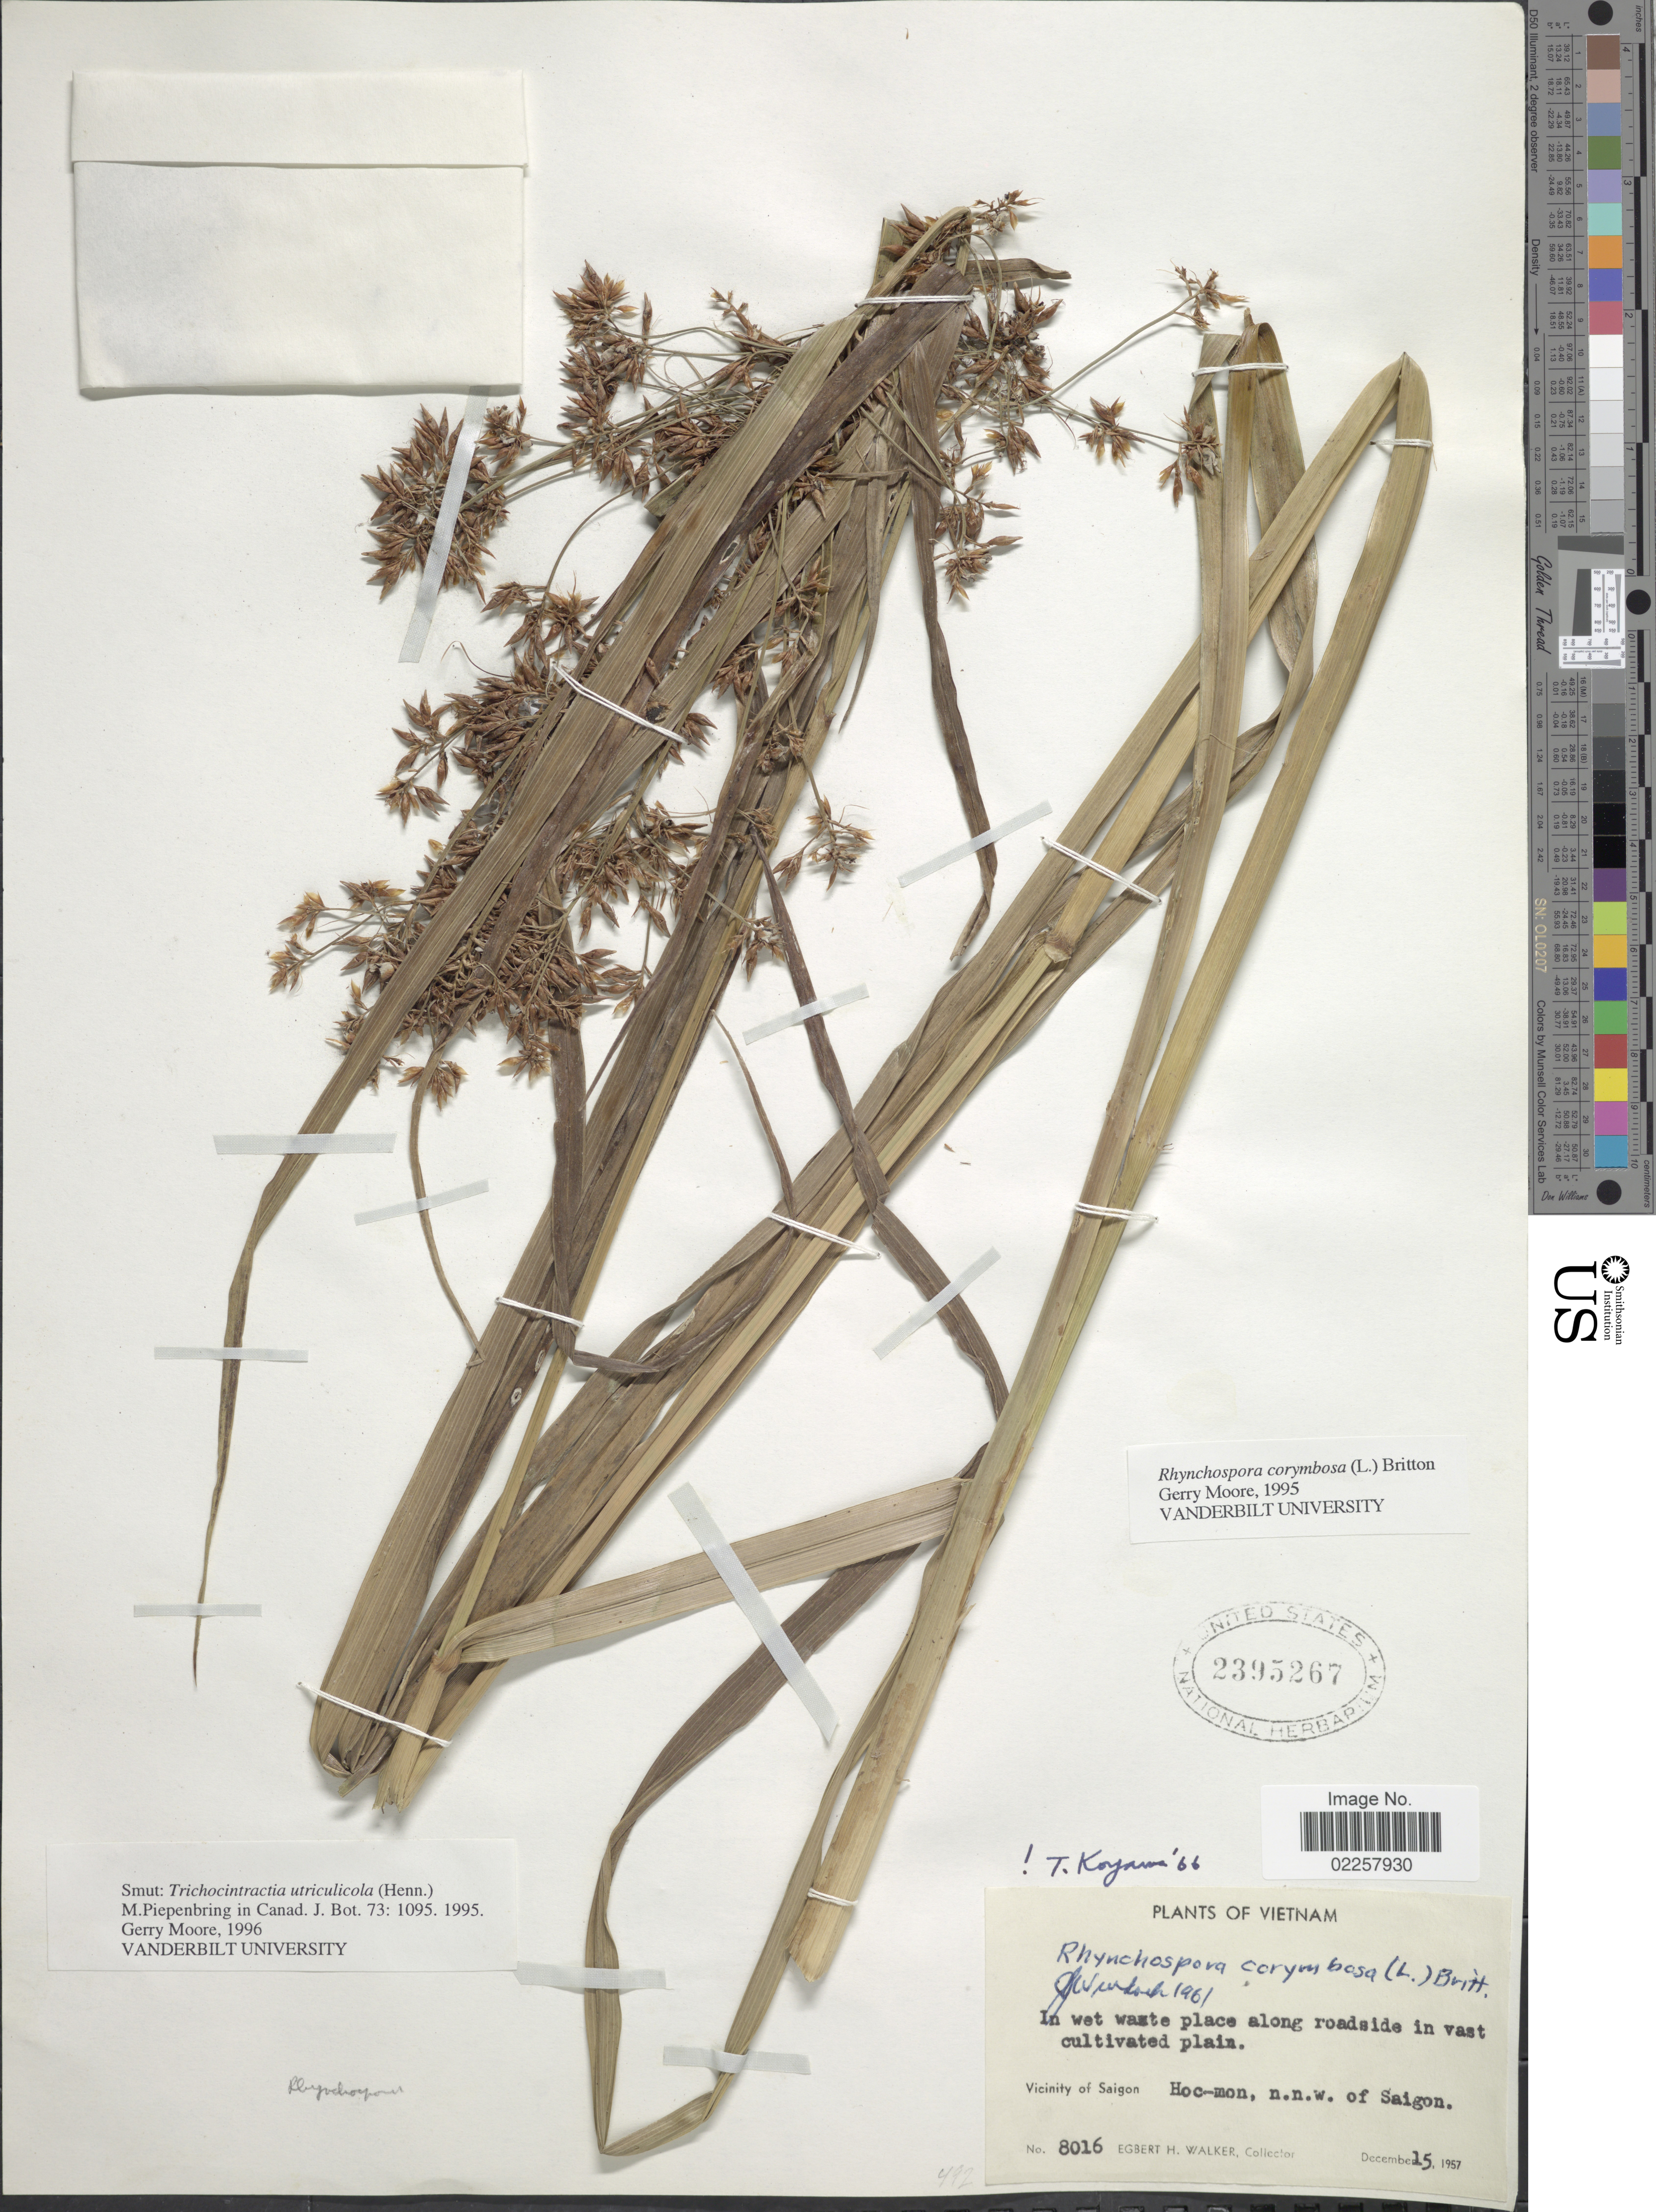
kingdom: Plantae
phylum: Tracheophyta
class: Liliopsida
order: Poales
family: Cyperaceae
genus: Rhynchospora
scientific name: Rhynchospora corymbosa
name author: (L.) Britton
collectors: E. H. Walker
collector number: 8016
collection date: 1957-12-15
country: Vietnam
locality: Vicinity of Saigon, Hoc-mon, n.n.w. of Saigon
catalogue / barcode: US 2395267